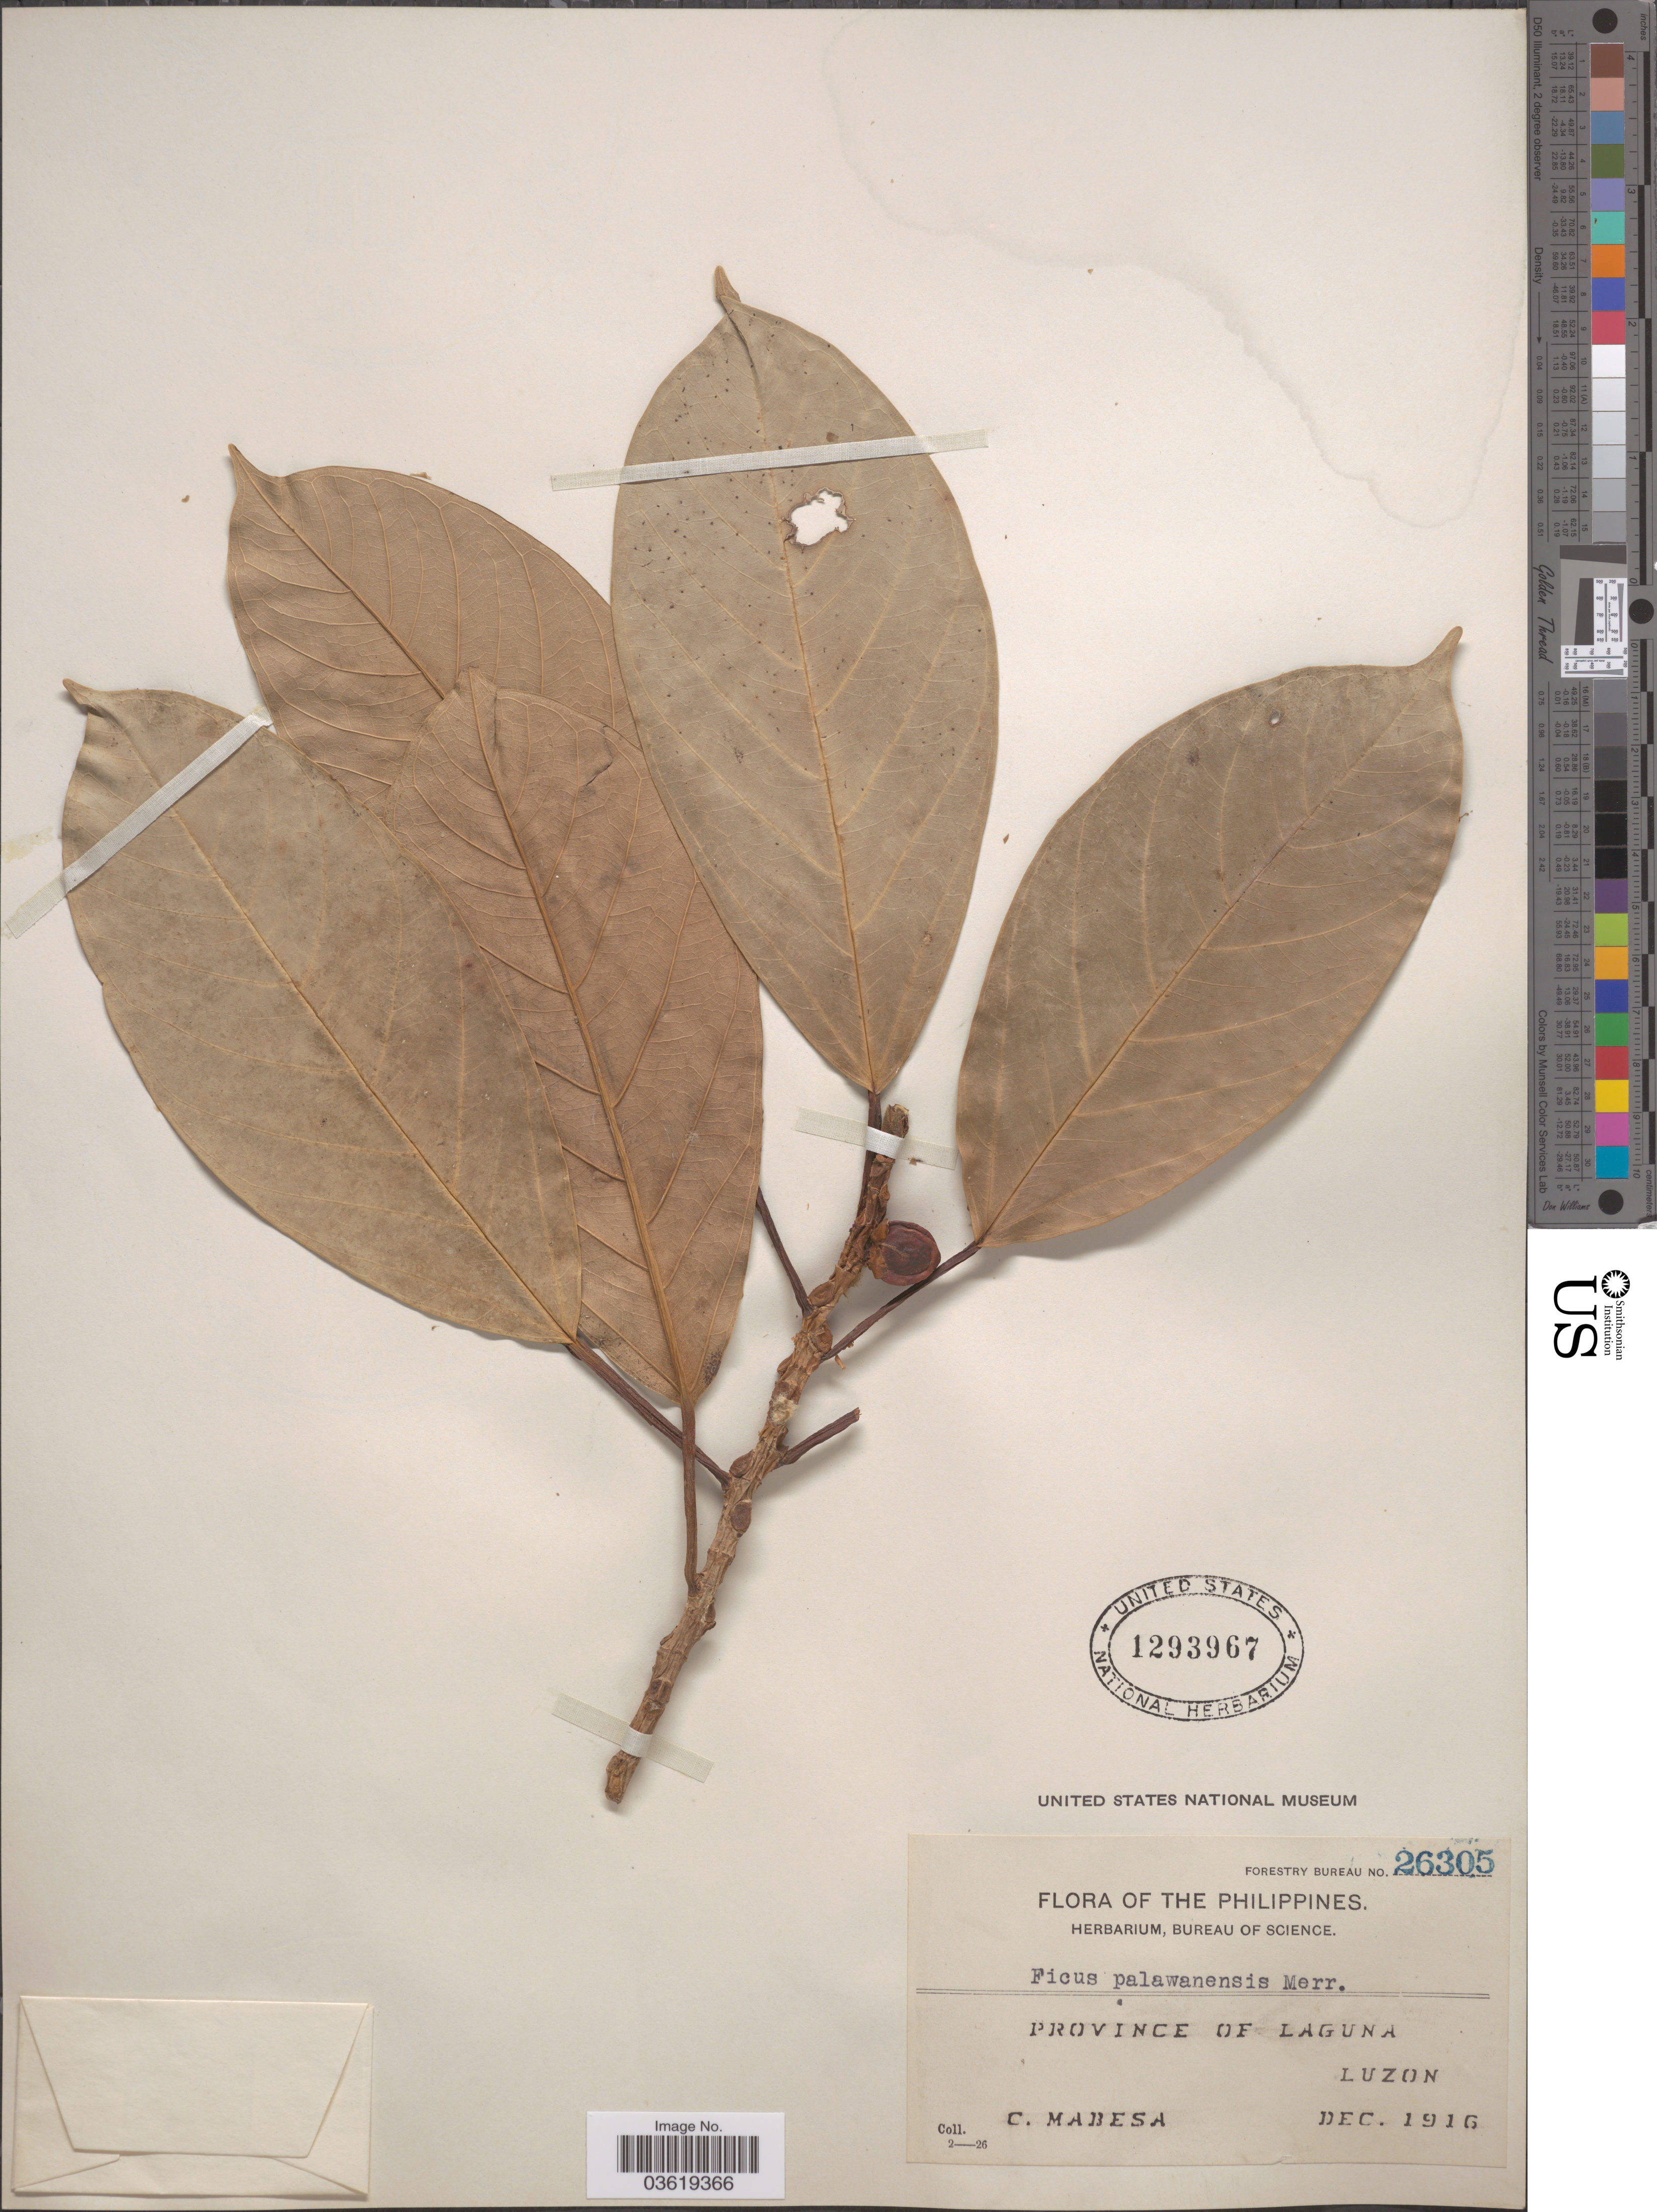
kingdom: Plantae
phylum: Tracheophyta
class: Magnoliopsida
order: Rosales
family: Moraceae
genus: Ficus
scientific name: Ficus palawanensis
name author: Merr.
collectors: C. Mabesa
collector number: Forestry Bureau 26305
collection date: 1916-12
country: Philippines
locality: Province of Laguna, Luzon.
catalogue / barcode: US 1293967